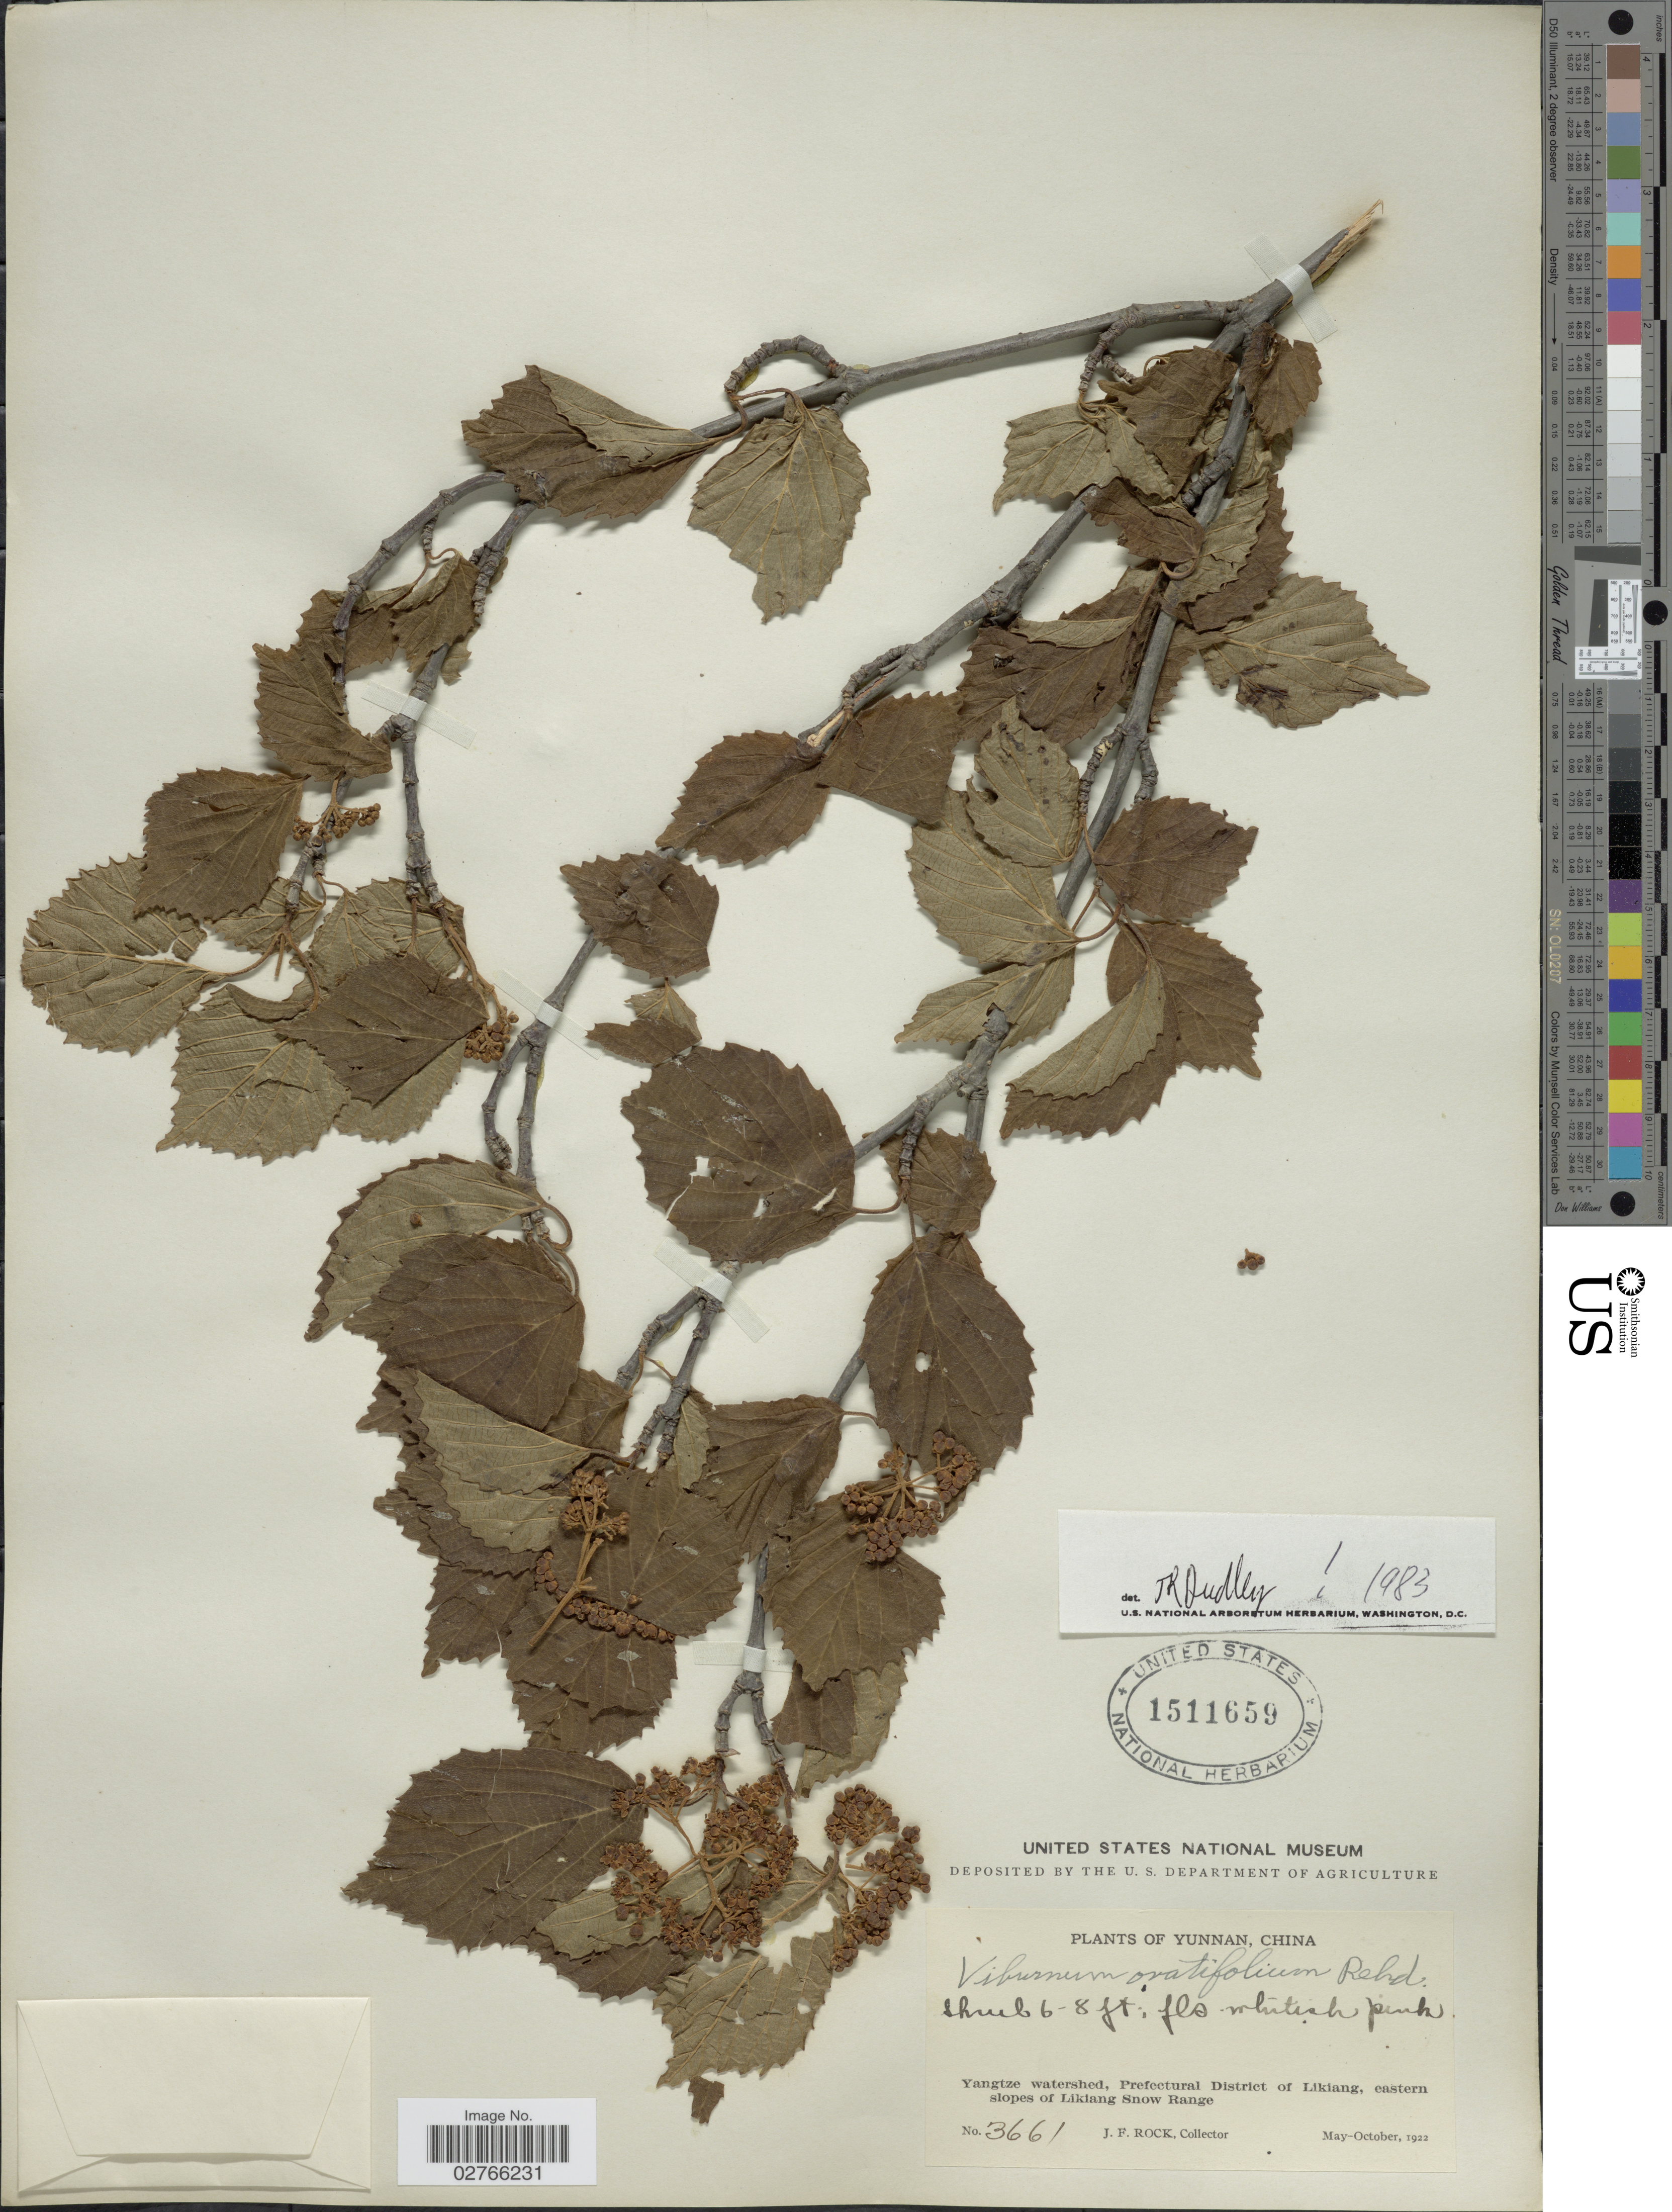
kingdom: Plantae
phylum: Tracheophyta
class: Magnoliopsida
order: Dipsacales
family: Viburnaceae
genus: Viburnum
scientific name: Viburnum ovatifolium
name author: Rehder in Sarg.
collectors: J. Rock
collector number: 3661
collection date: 1922-05/1922-10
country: China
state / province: Yunnan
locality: Yangtze watershed, Prefectural District of Likiang, eastern slopes of Likiang Snow Range.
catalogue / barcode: US 1511659